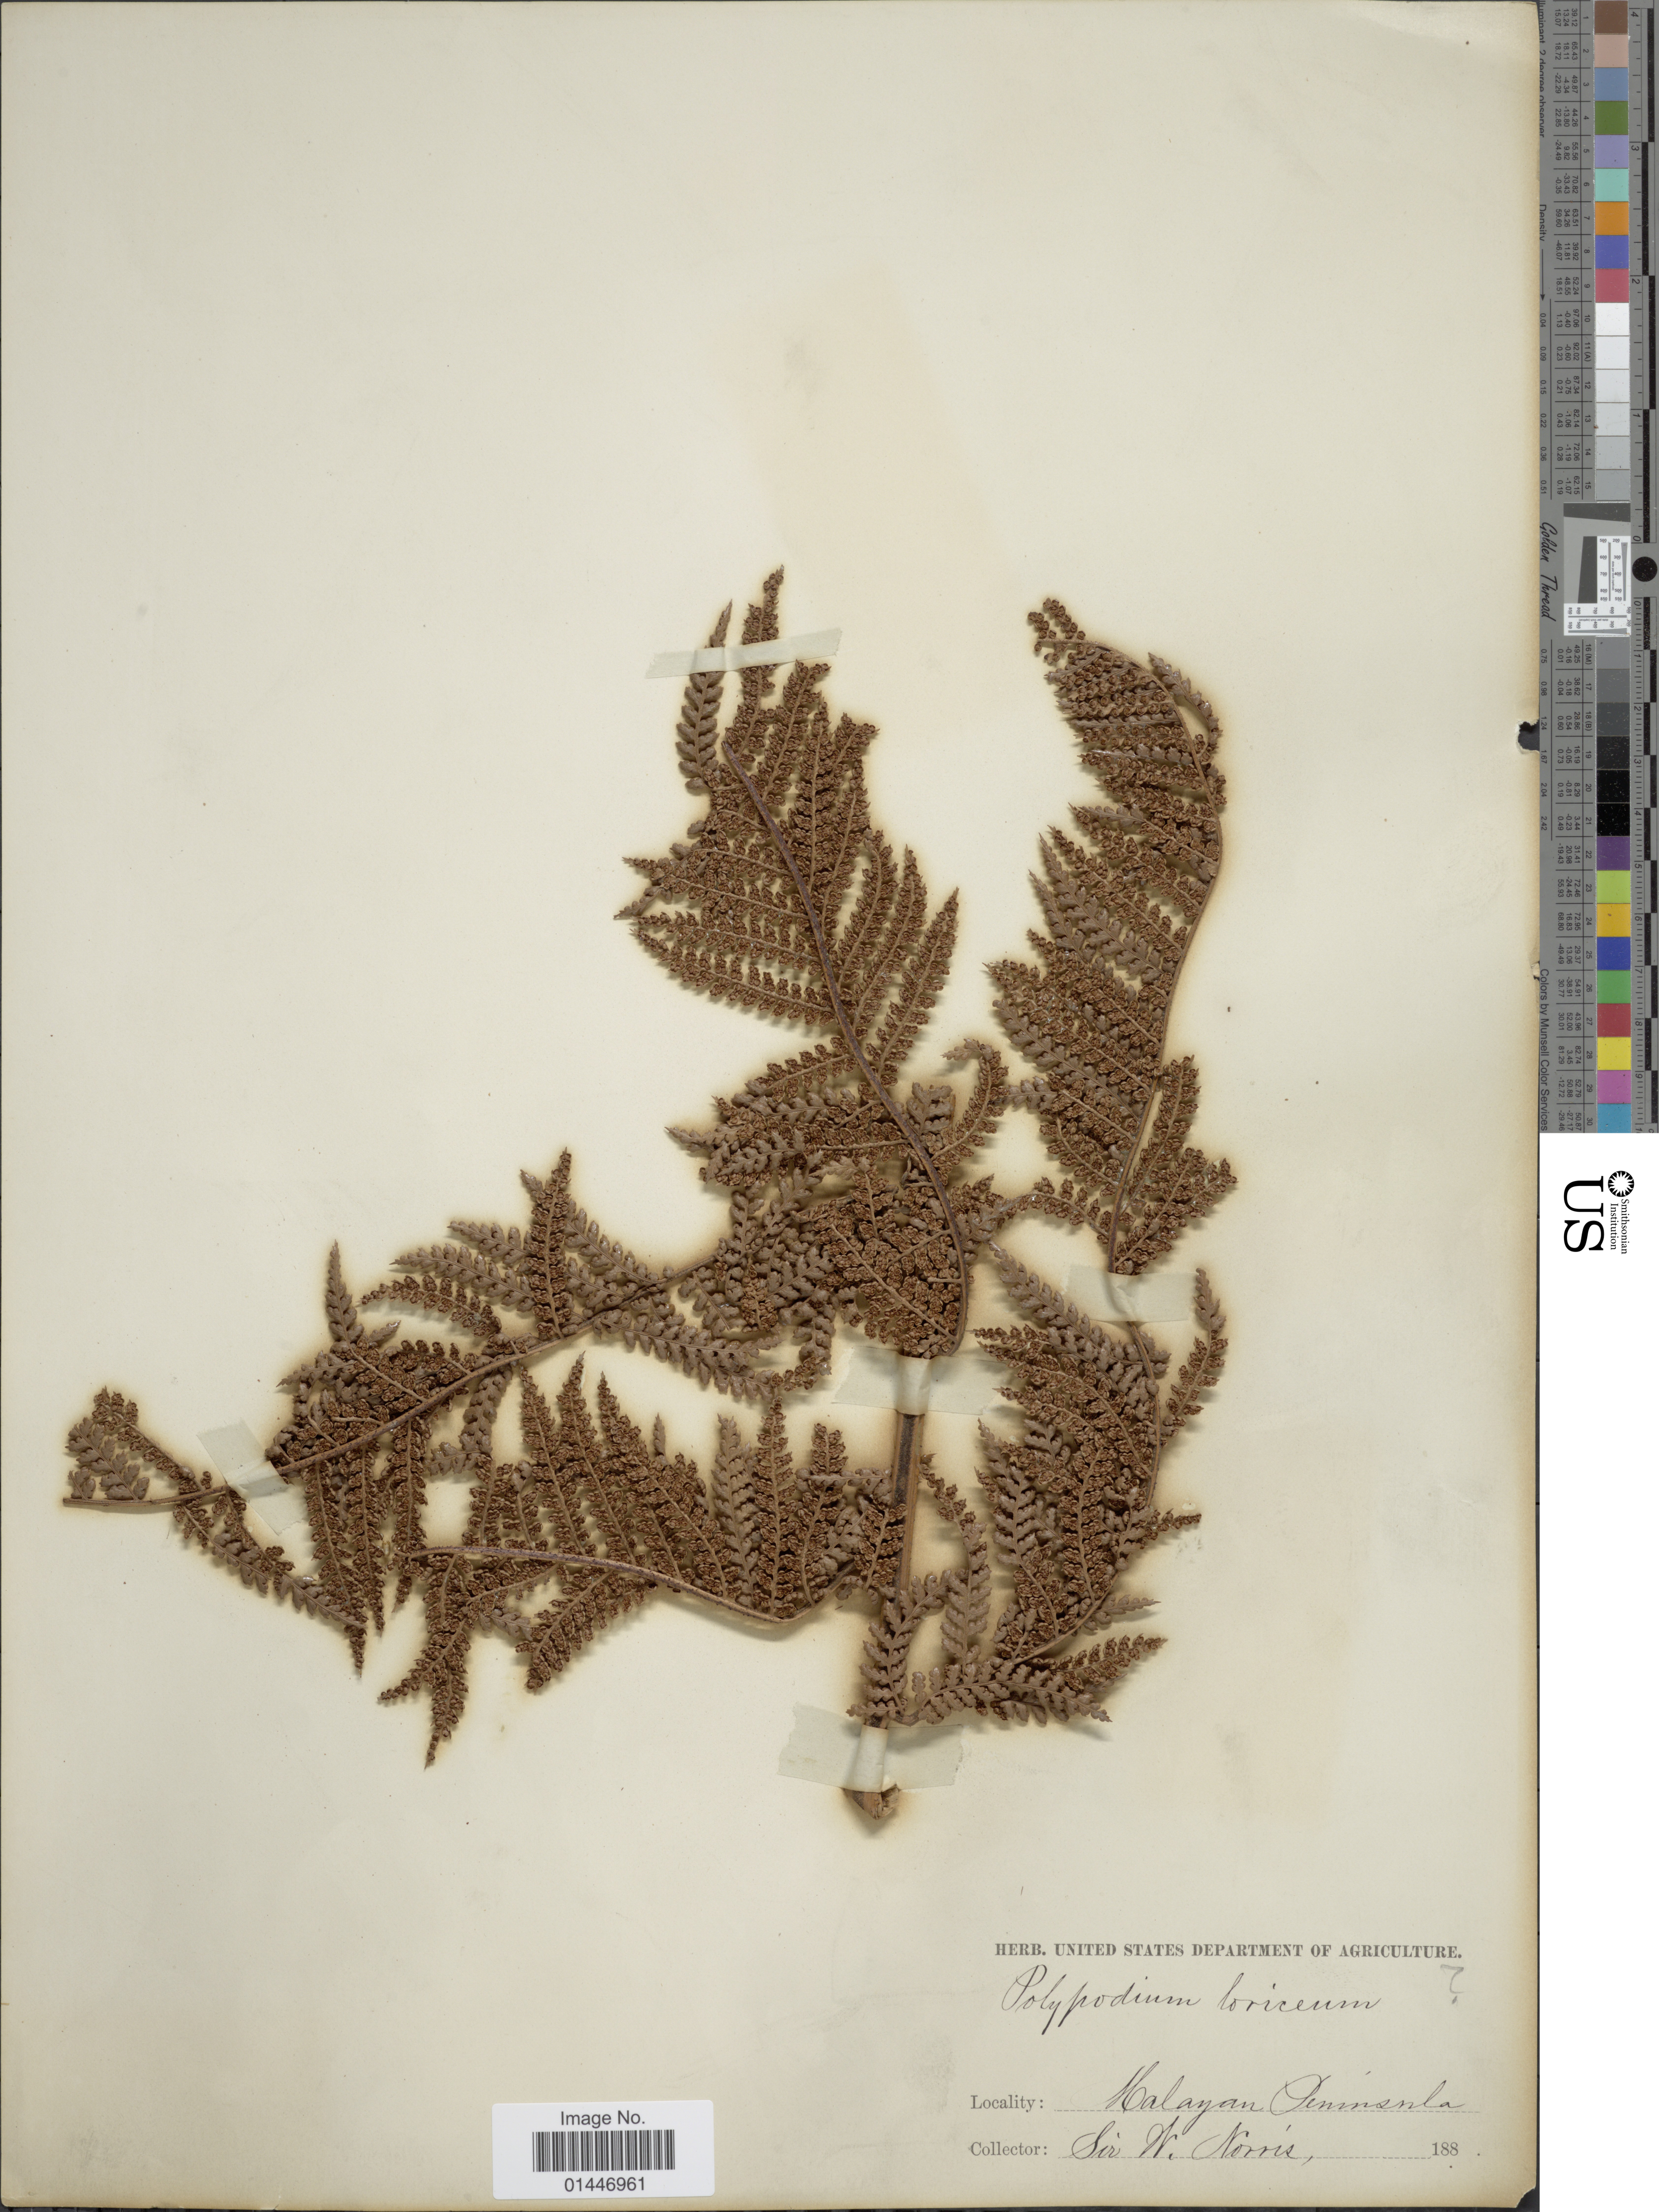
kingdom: Plantae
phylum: Tracheophyta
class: Polypodiopsida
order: Cyatheales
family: Dicksoniaceae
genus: Dicksonia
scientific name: Dicksonia sp.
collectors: W. Norris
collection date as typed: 188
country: Malaysia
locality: Malayan Peninsula